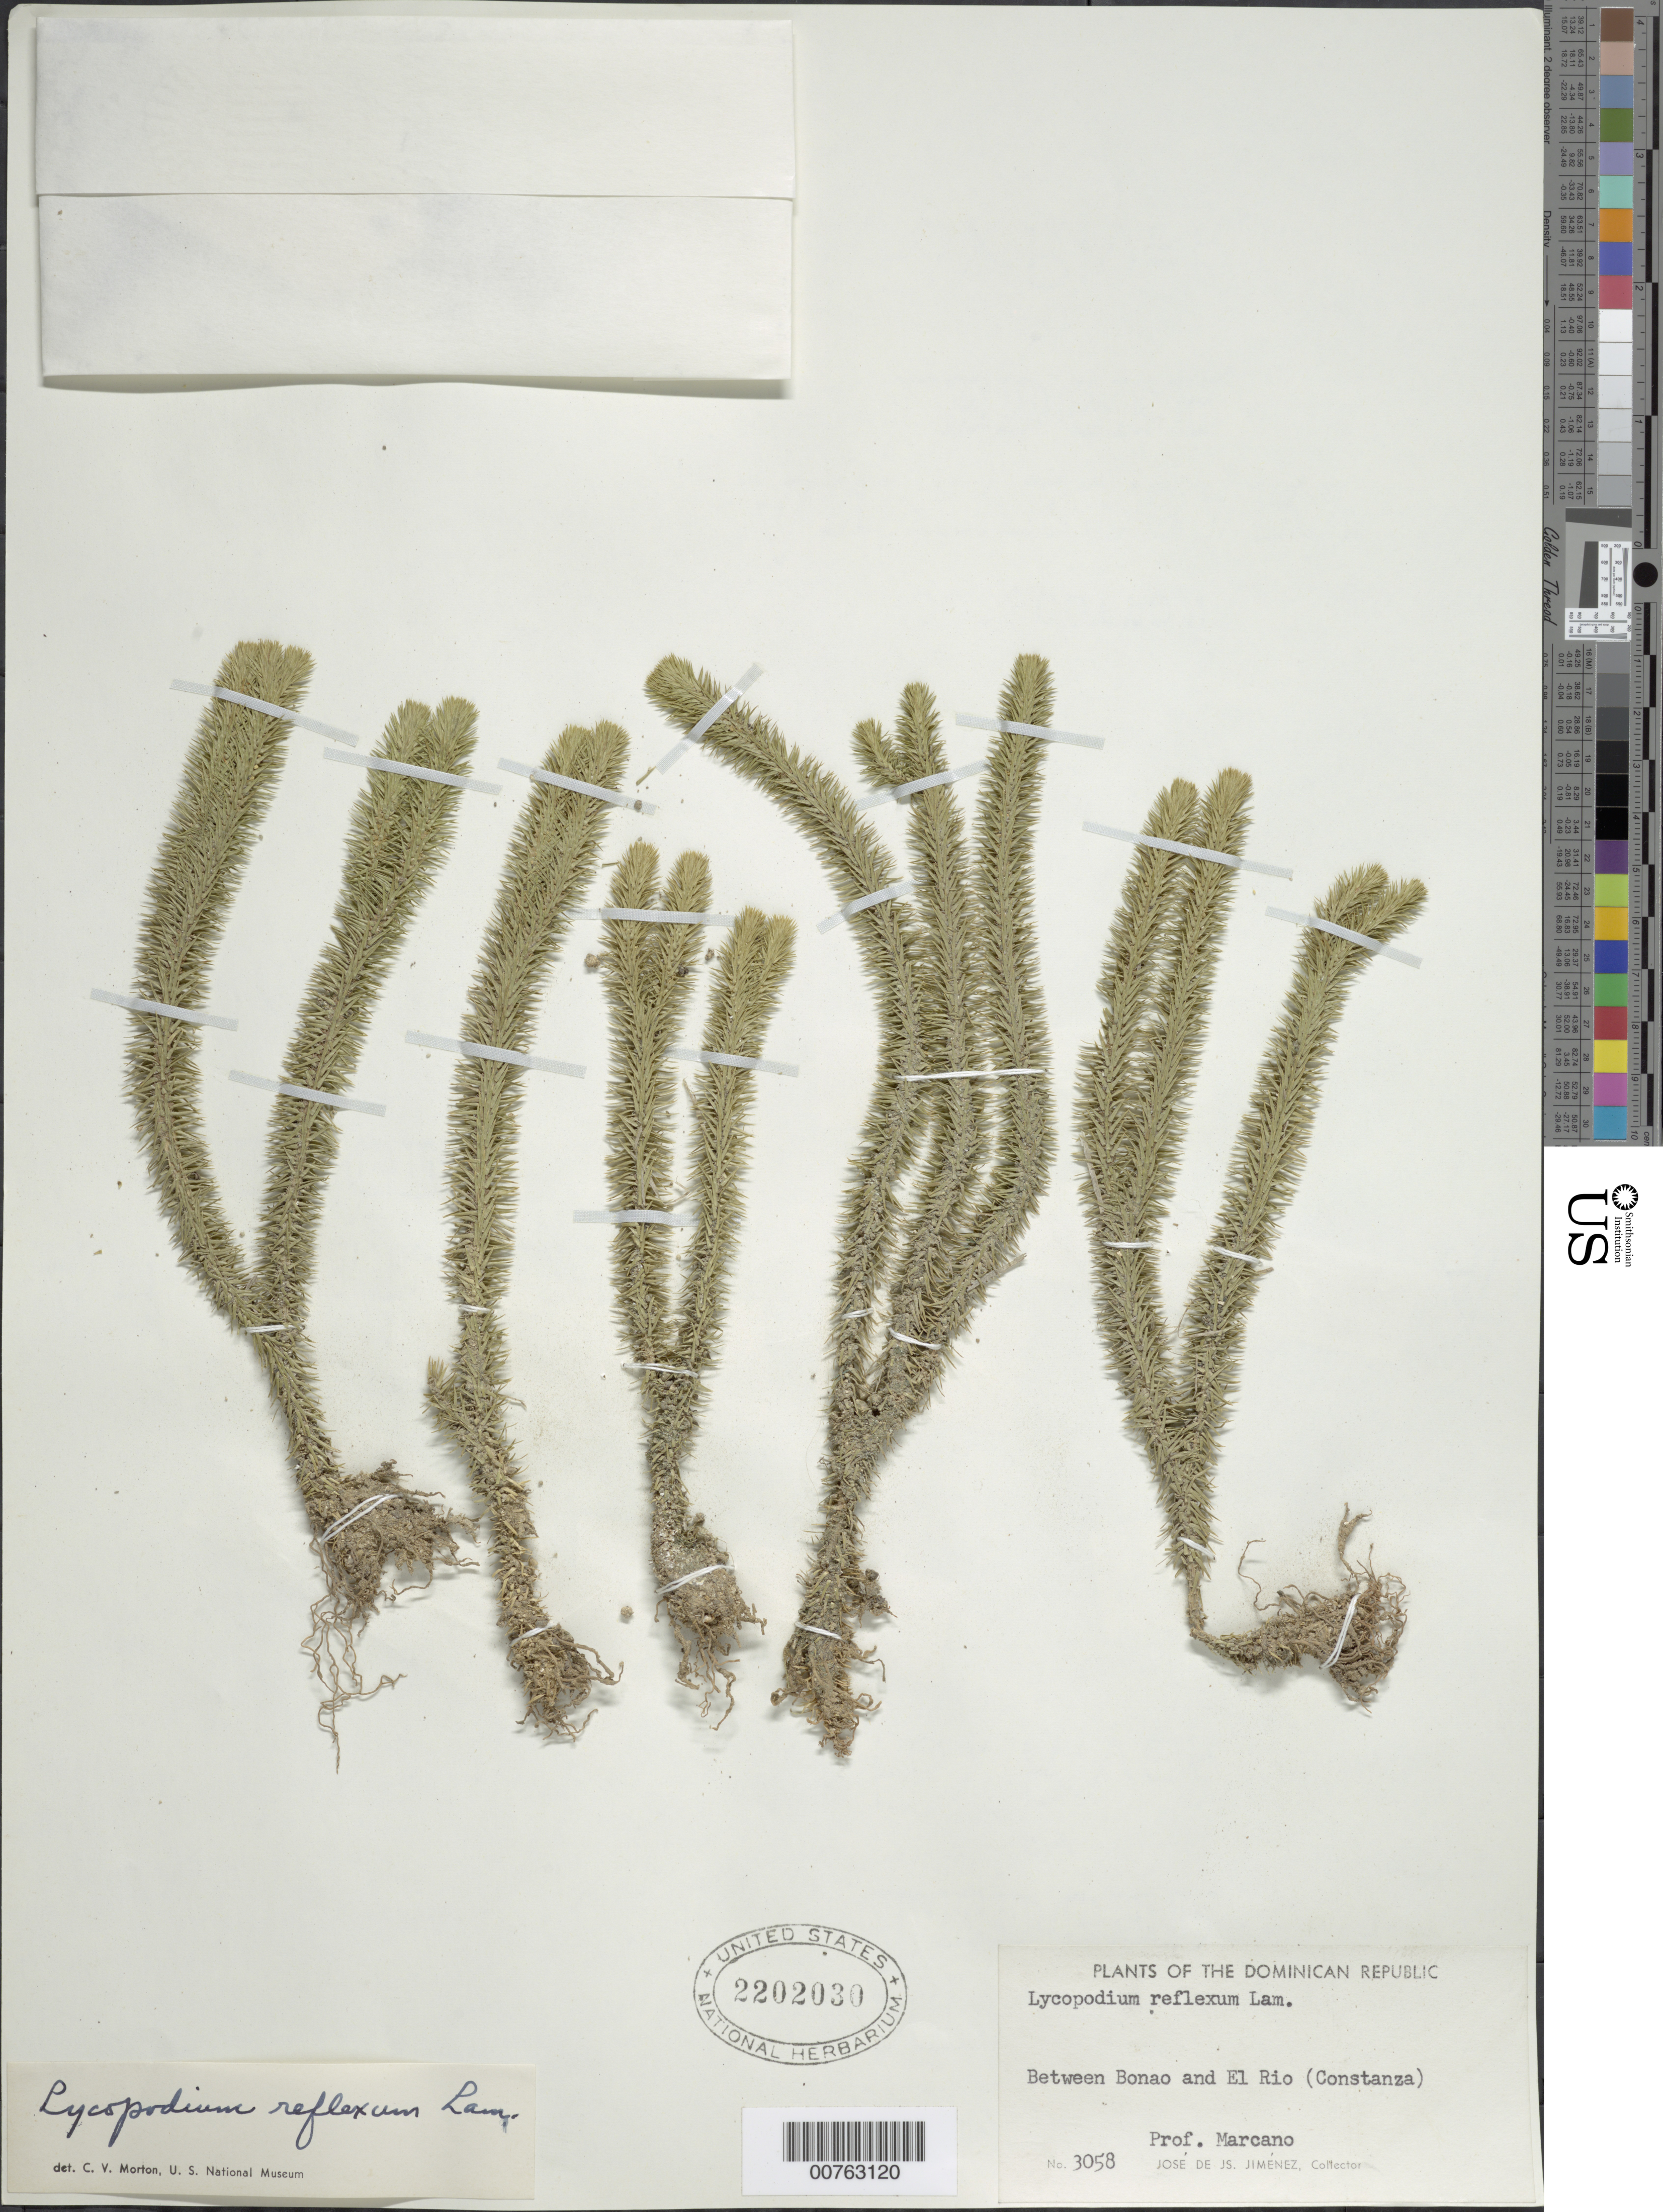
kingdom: Plantae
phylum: Tracheophyta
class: Lycopodiopsida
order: Lycopodiales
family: Lycopodiaceae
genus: Phlegmariurus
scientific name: Phlegmariurus reflexus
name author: (Lam.) B. Øllg.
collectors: J. J. Jiménez & -. Marcano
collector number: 3058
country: Dominican Republic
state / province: La Vega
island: Hispaniola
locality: Between Bonao and El Río (Constanza)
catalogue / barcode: US 2202030